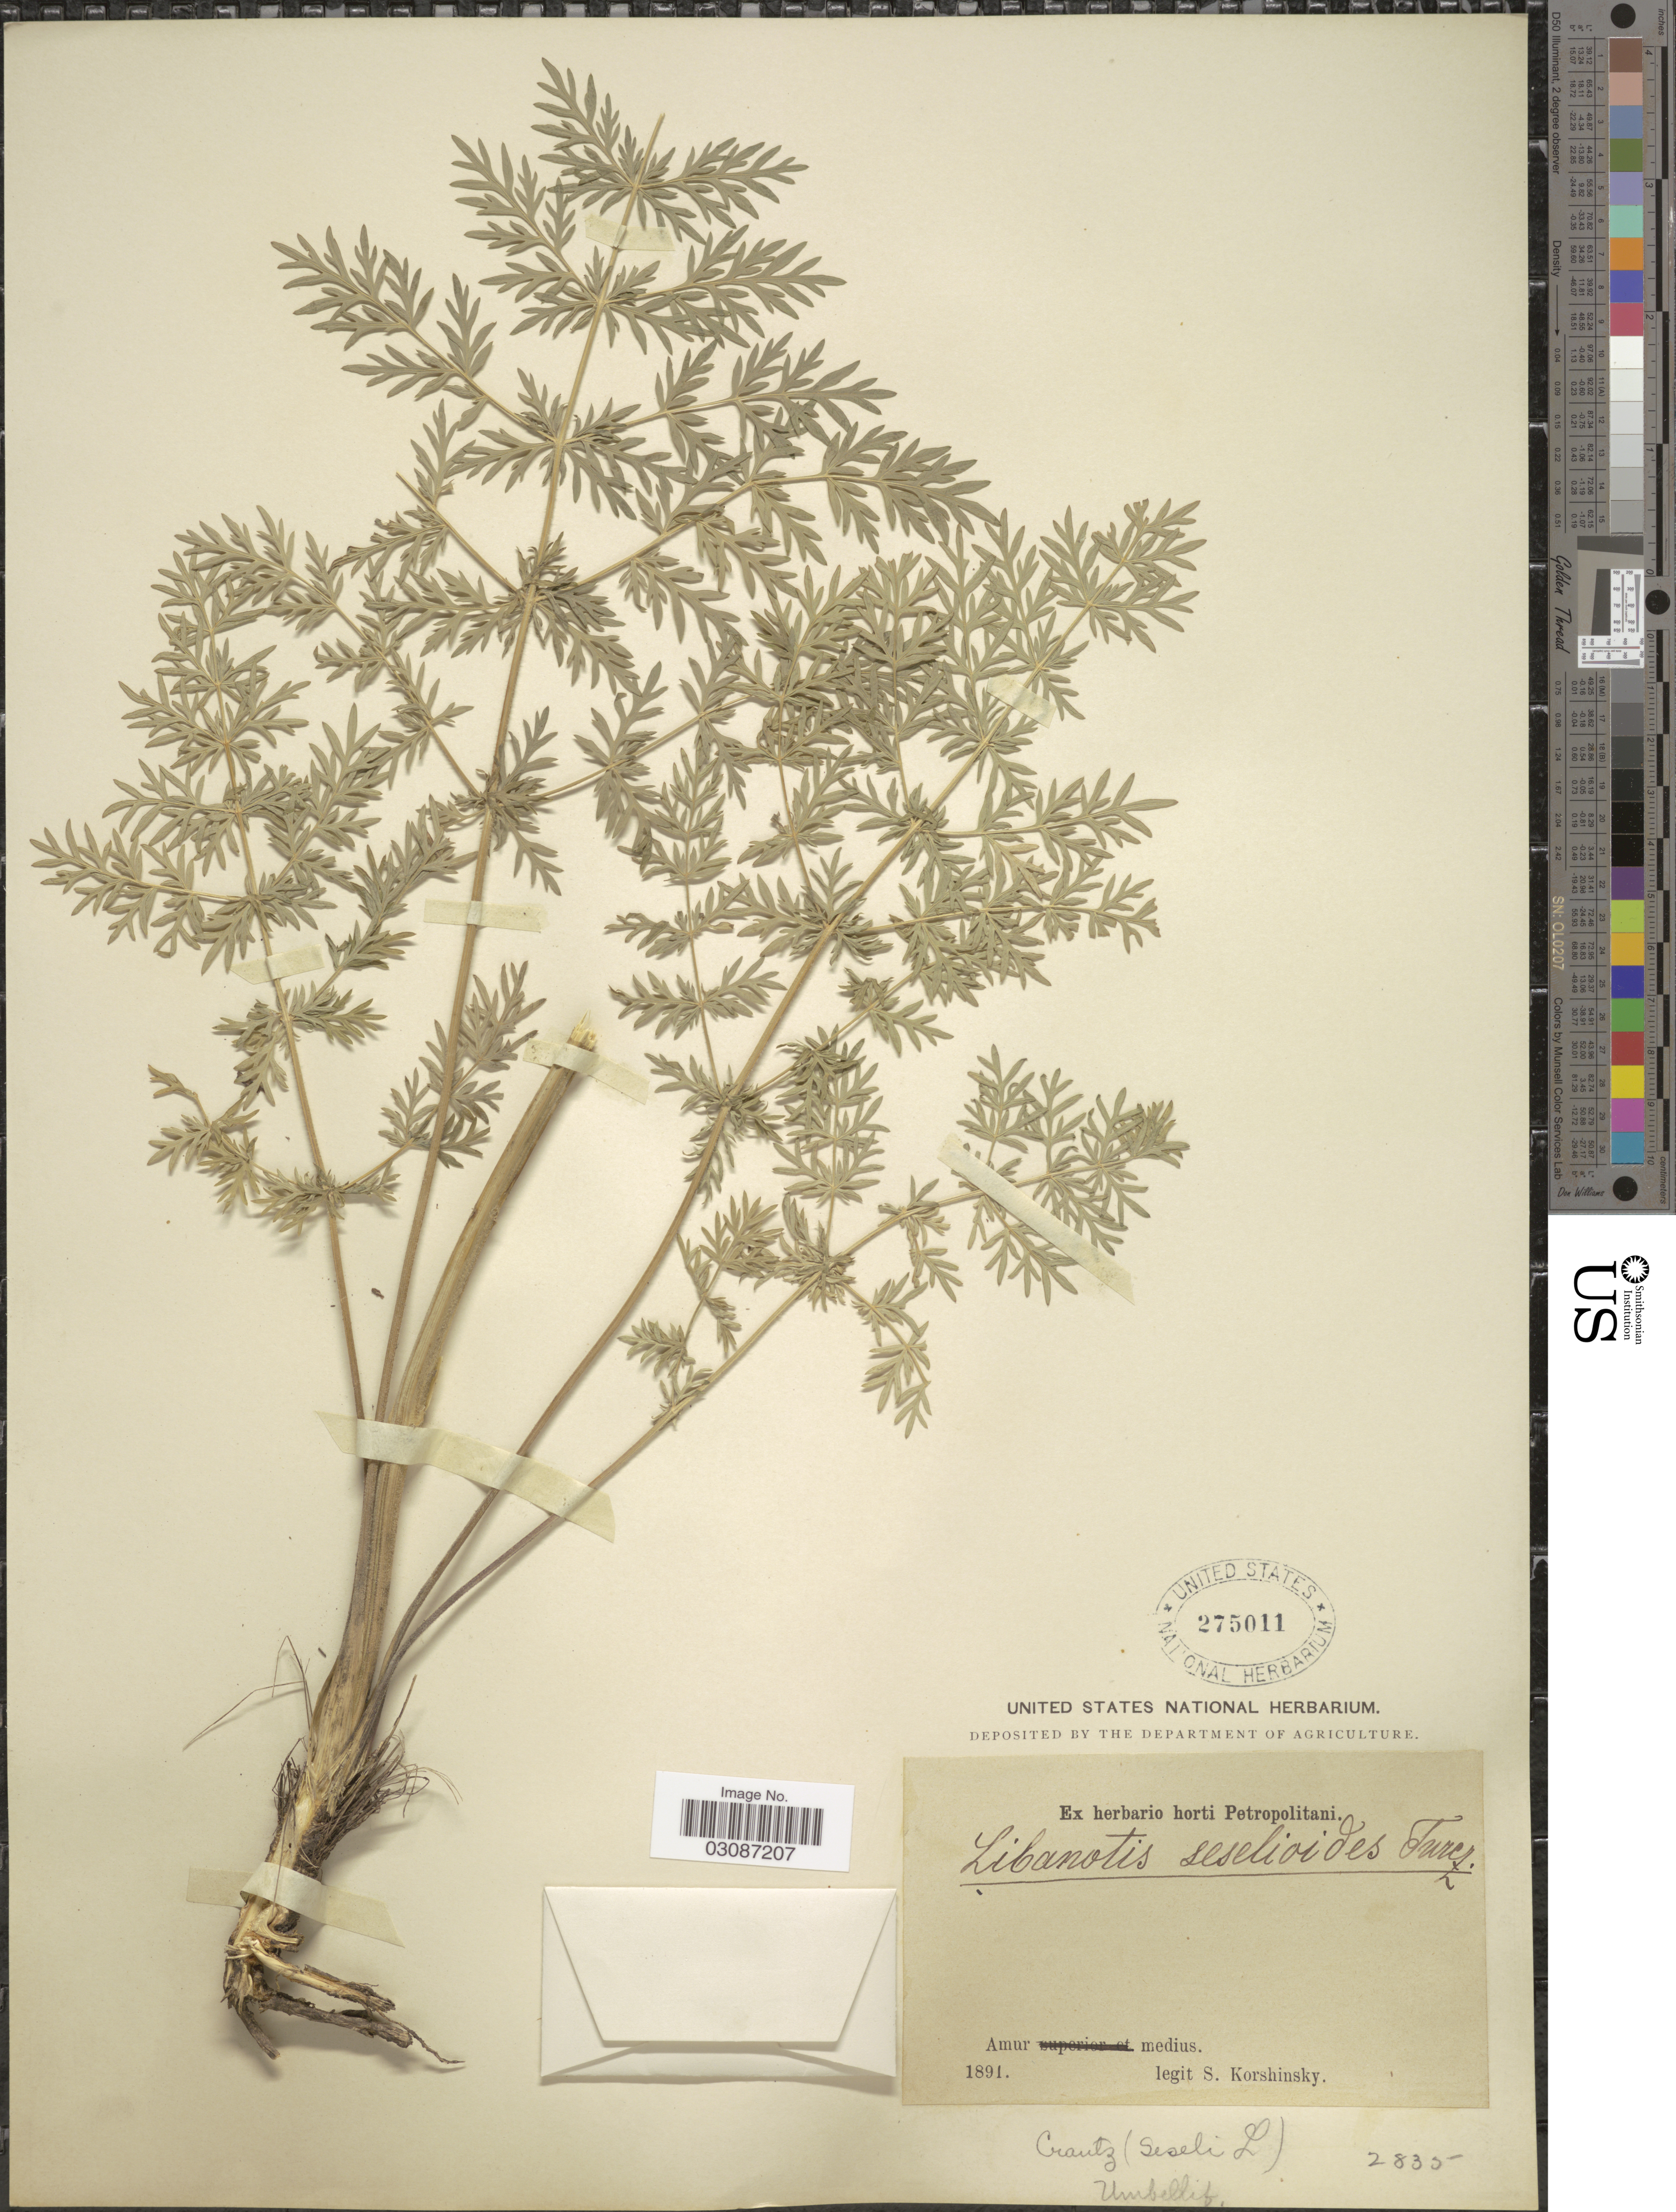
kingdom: Plantae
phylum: Tracheophyta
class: Magnoliopsida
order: Apiales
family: Apiaceae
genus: Libanotis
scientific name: Libanotis seseloides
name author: (Fisch. & C.A. Mey. ex Turcz.) Turcz.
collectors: S. I. Korshinsky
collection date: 1891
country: Russian Federation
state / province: Amur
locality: Amur medius.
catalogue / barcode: US 275011